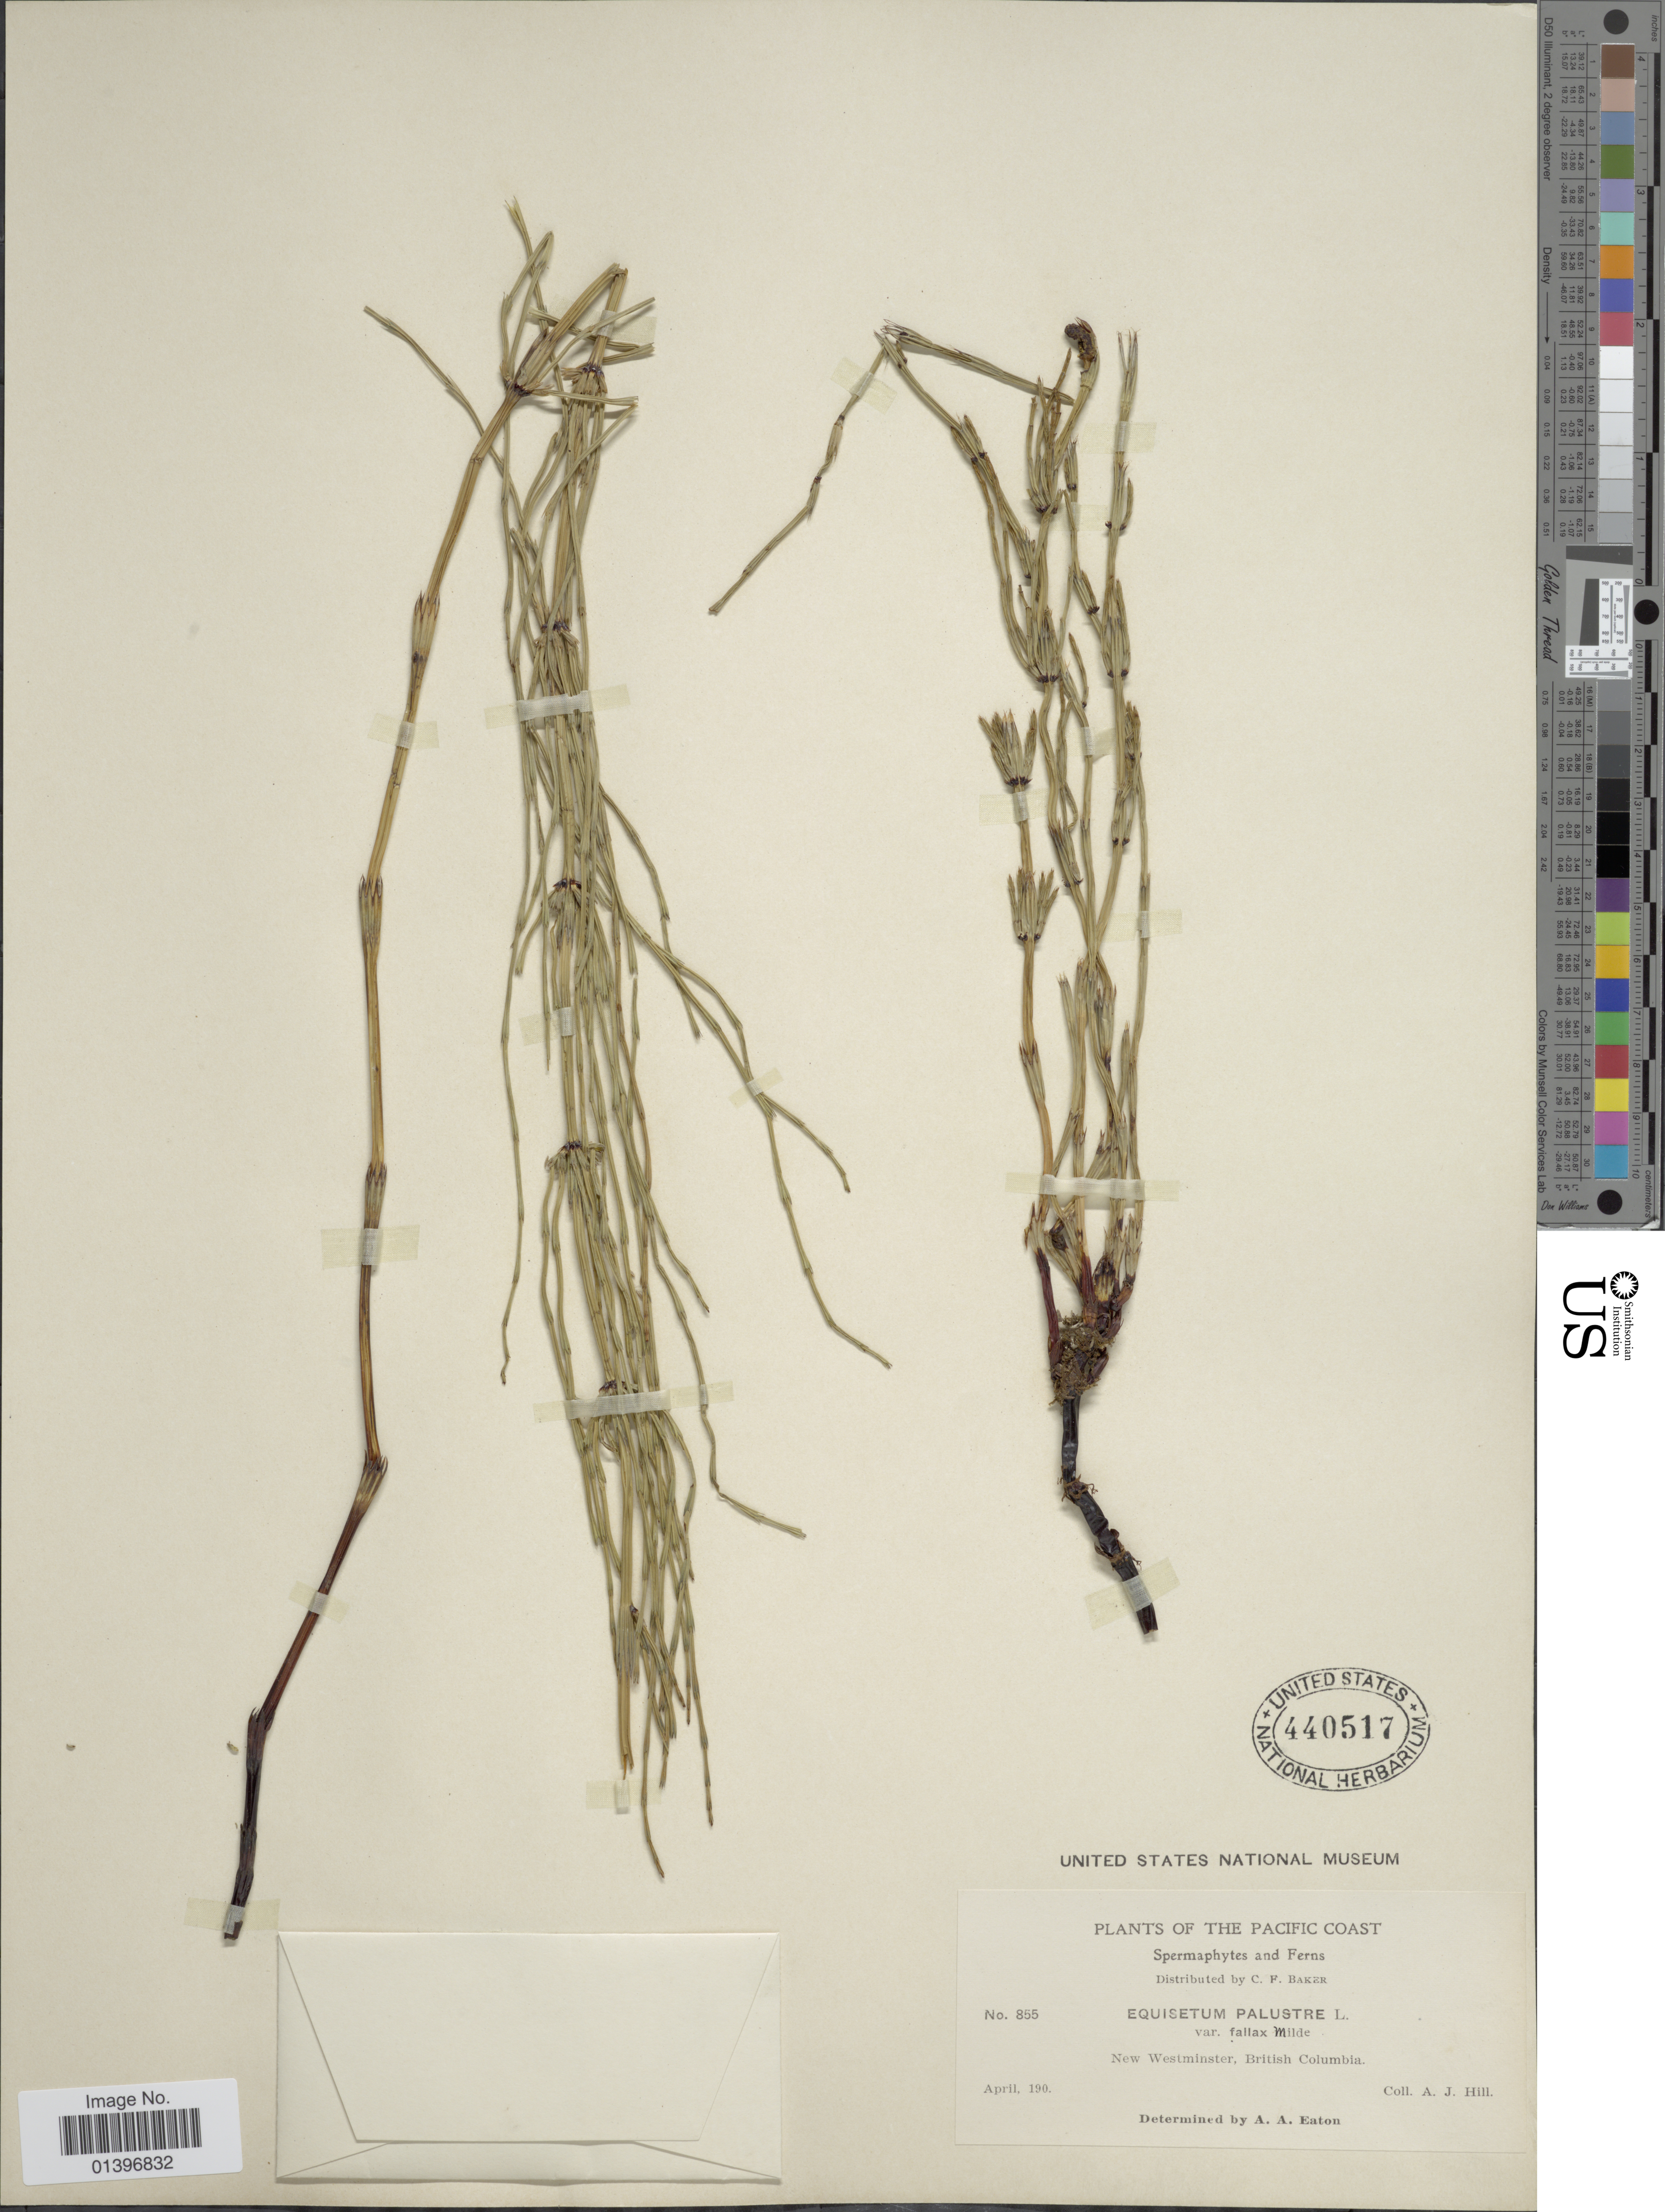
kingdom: Plantae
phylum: Tracheophyta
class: Polypodiopsida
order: Equisetales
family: Equisetaceae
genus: Equisetum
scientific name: Equisetum palustre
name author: L.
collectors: A. Hill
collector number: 855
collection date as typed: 190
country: Canada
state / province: British Columbia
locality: Pacific Coast. Spermaphytes and Ferns. New Westminster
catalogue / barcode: US 440517